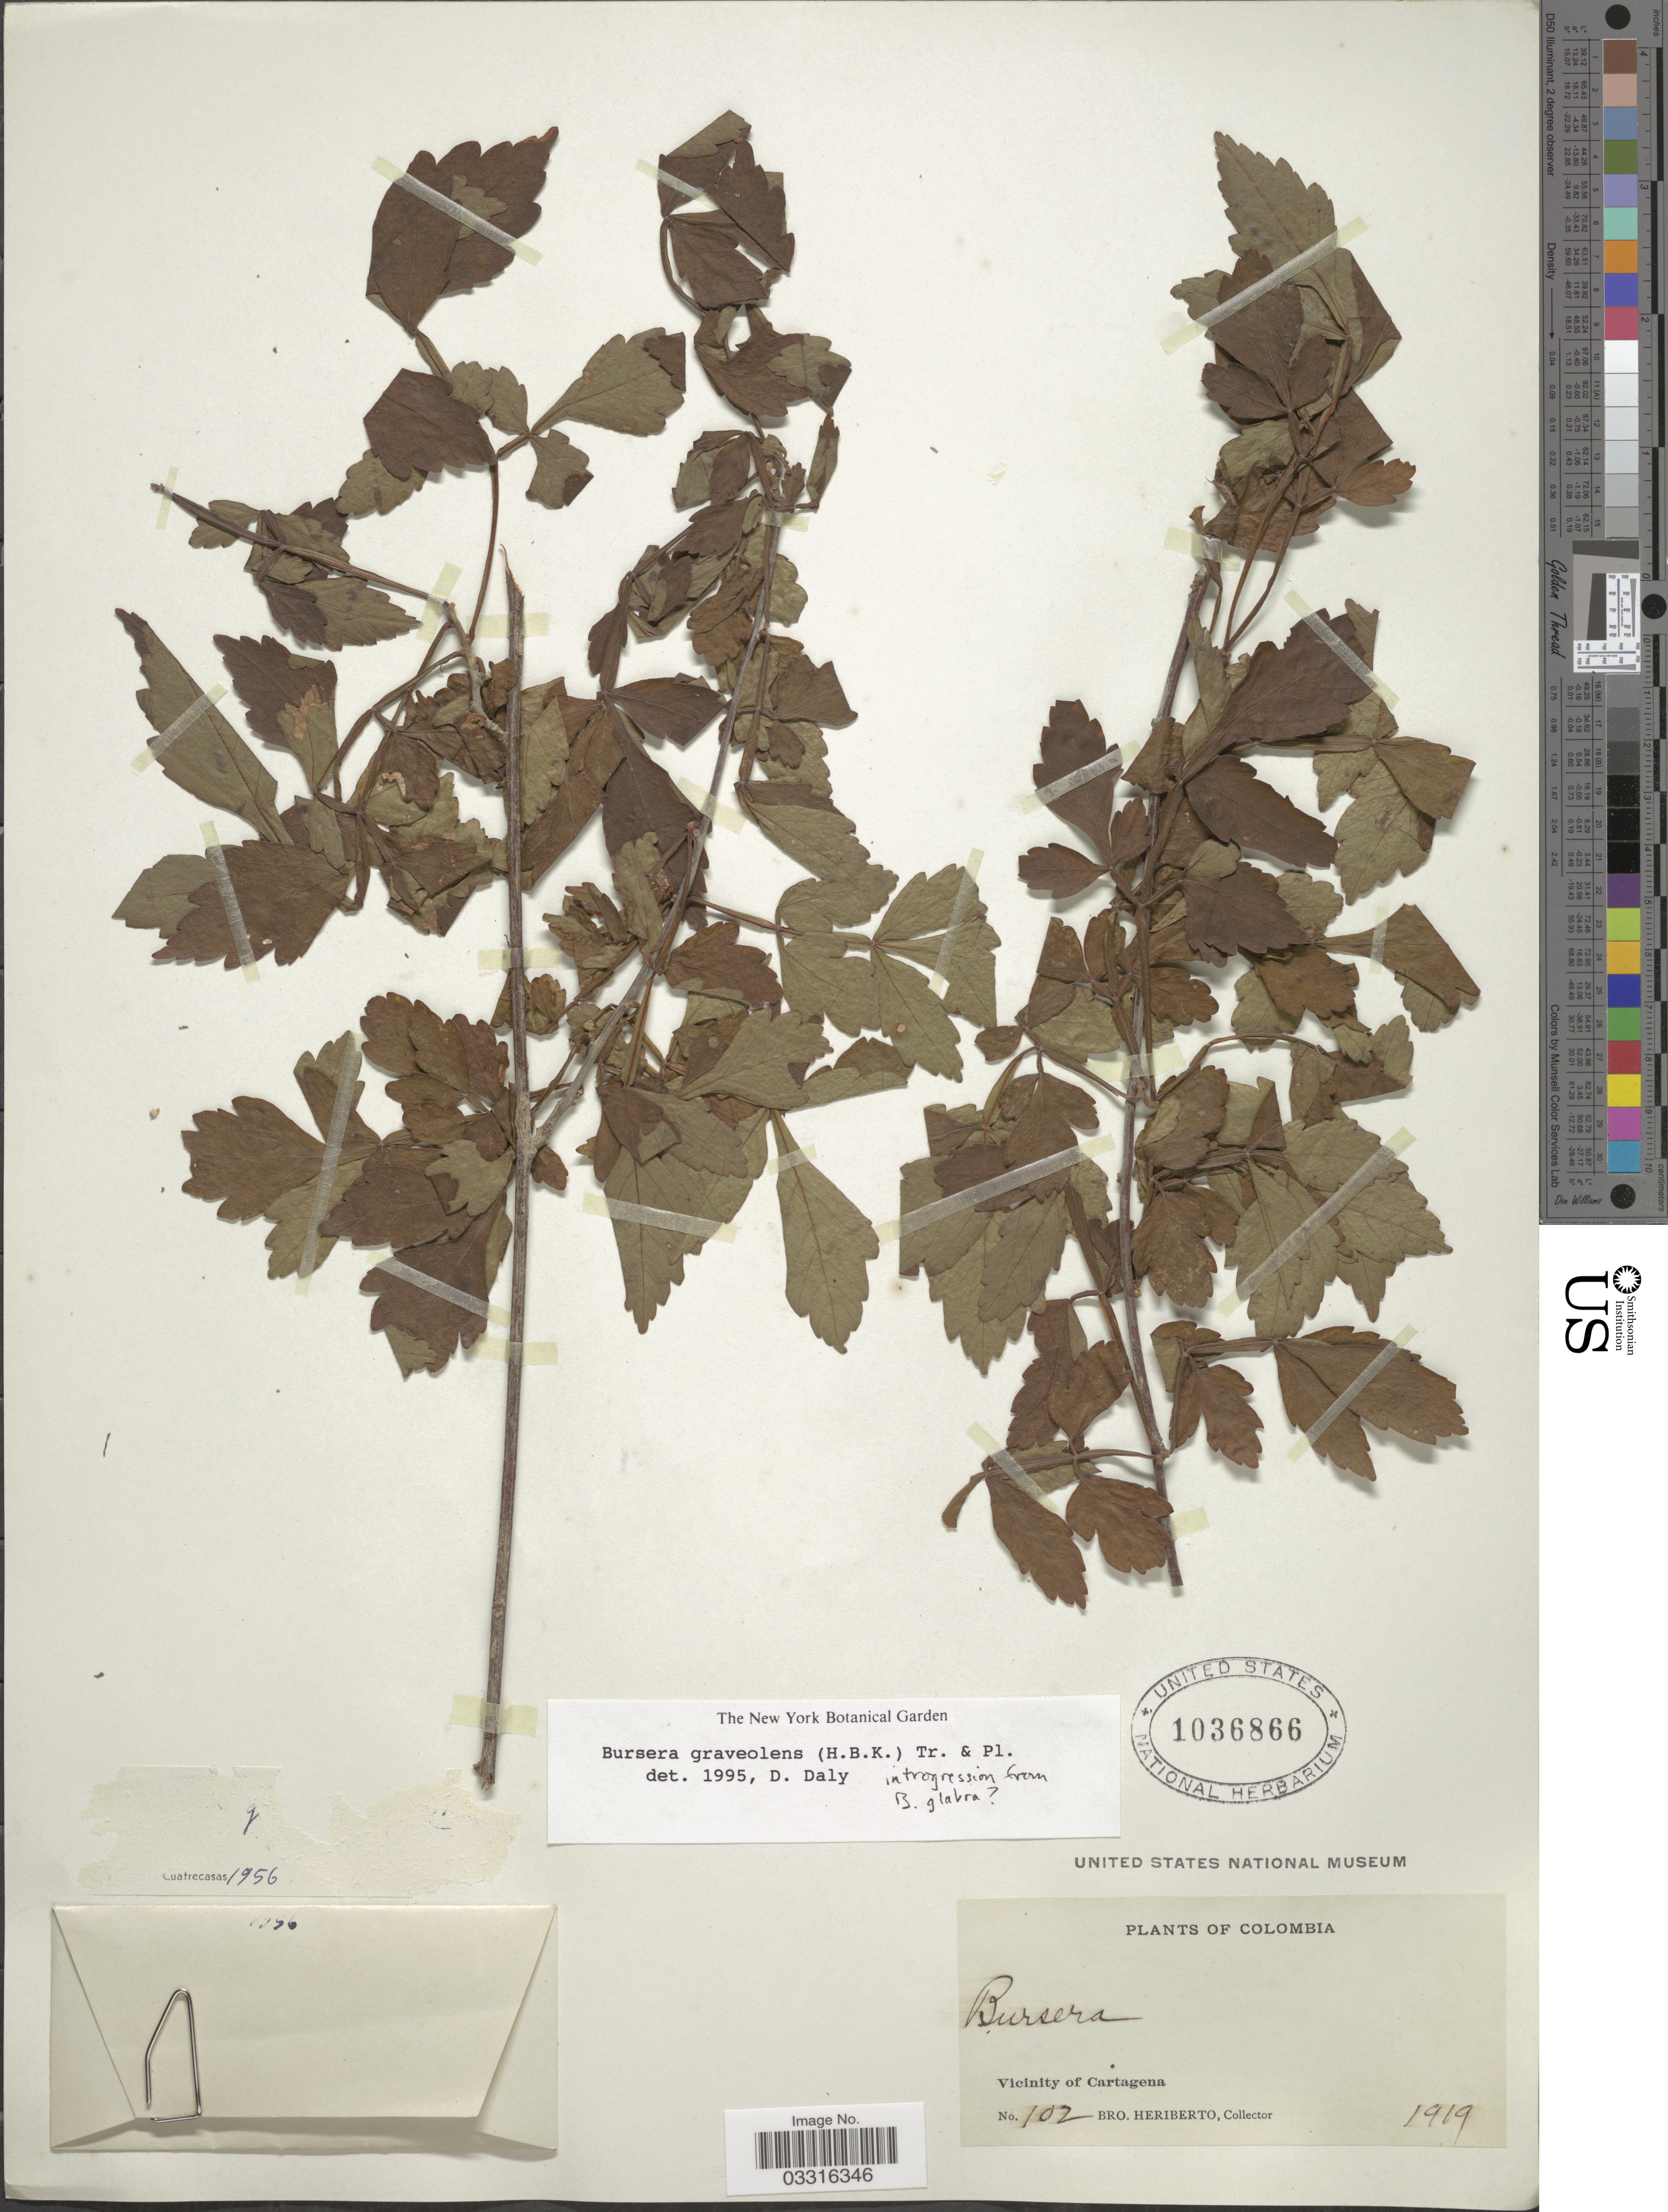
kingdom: Plantae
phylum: Tracheophyta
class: Magnoliopsida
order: Sapindales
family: Burseraceae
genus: Bursera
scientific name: Bursera graveolens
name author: (Kunth) Triana & Planch.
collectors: B. Heriberto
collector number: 102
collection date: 1919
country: Colombia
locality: Vicinity of Cartagema.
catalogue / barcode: US 1036866